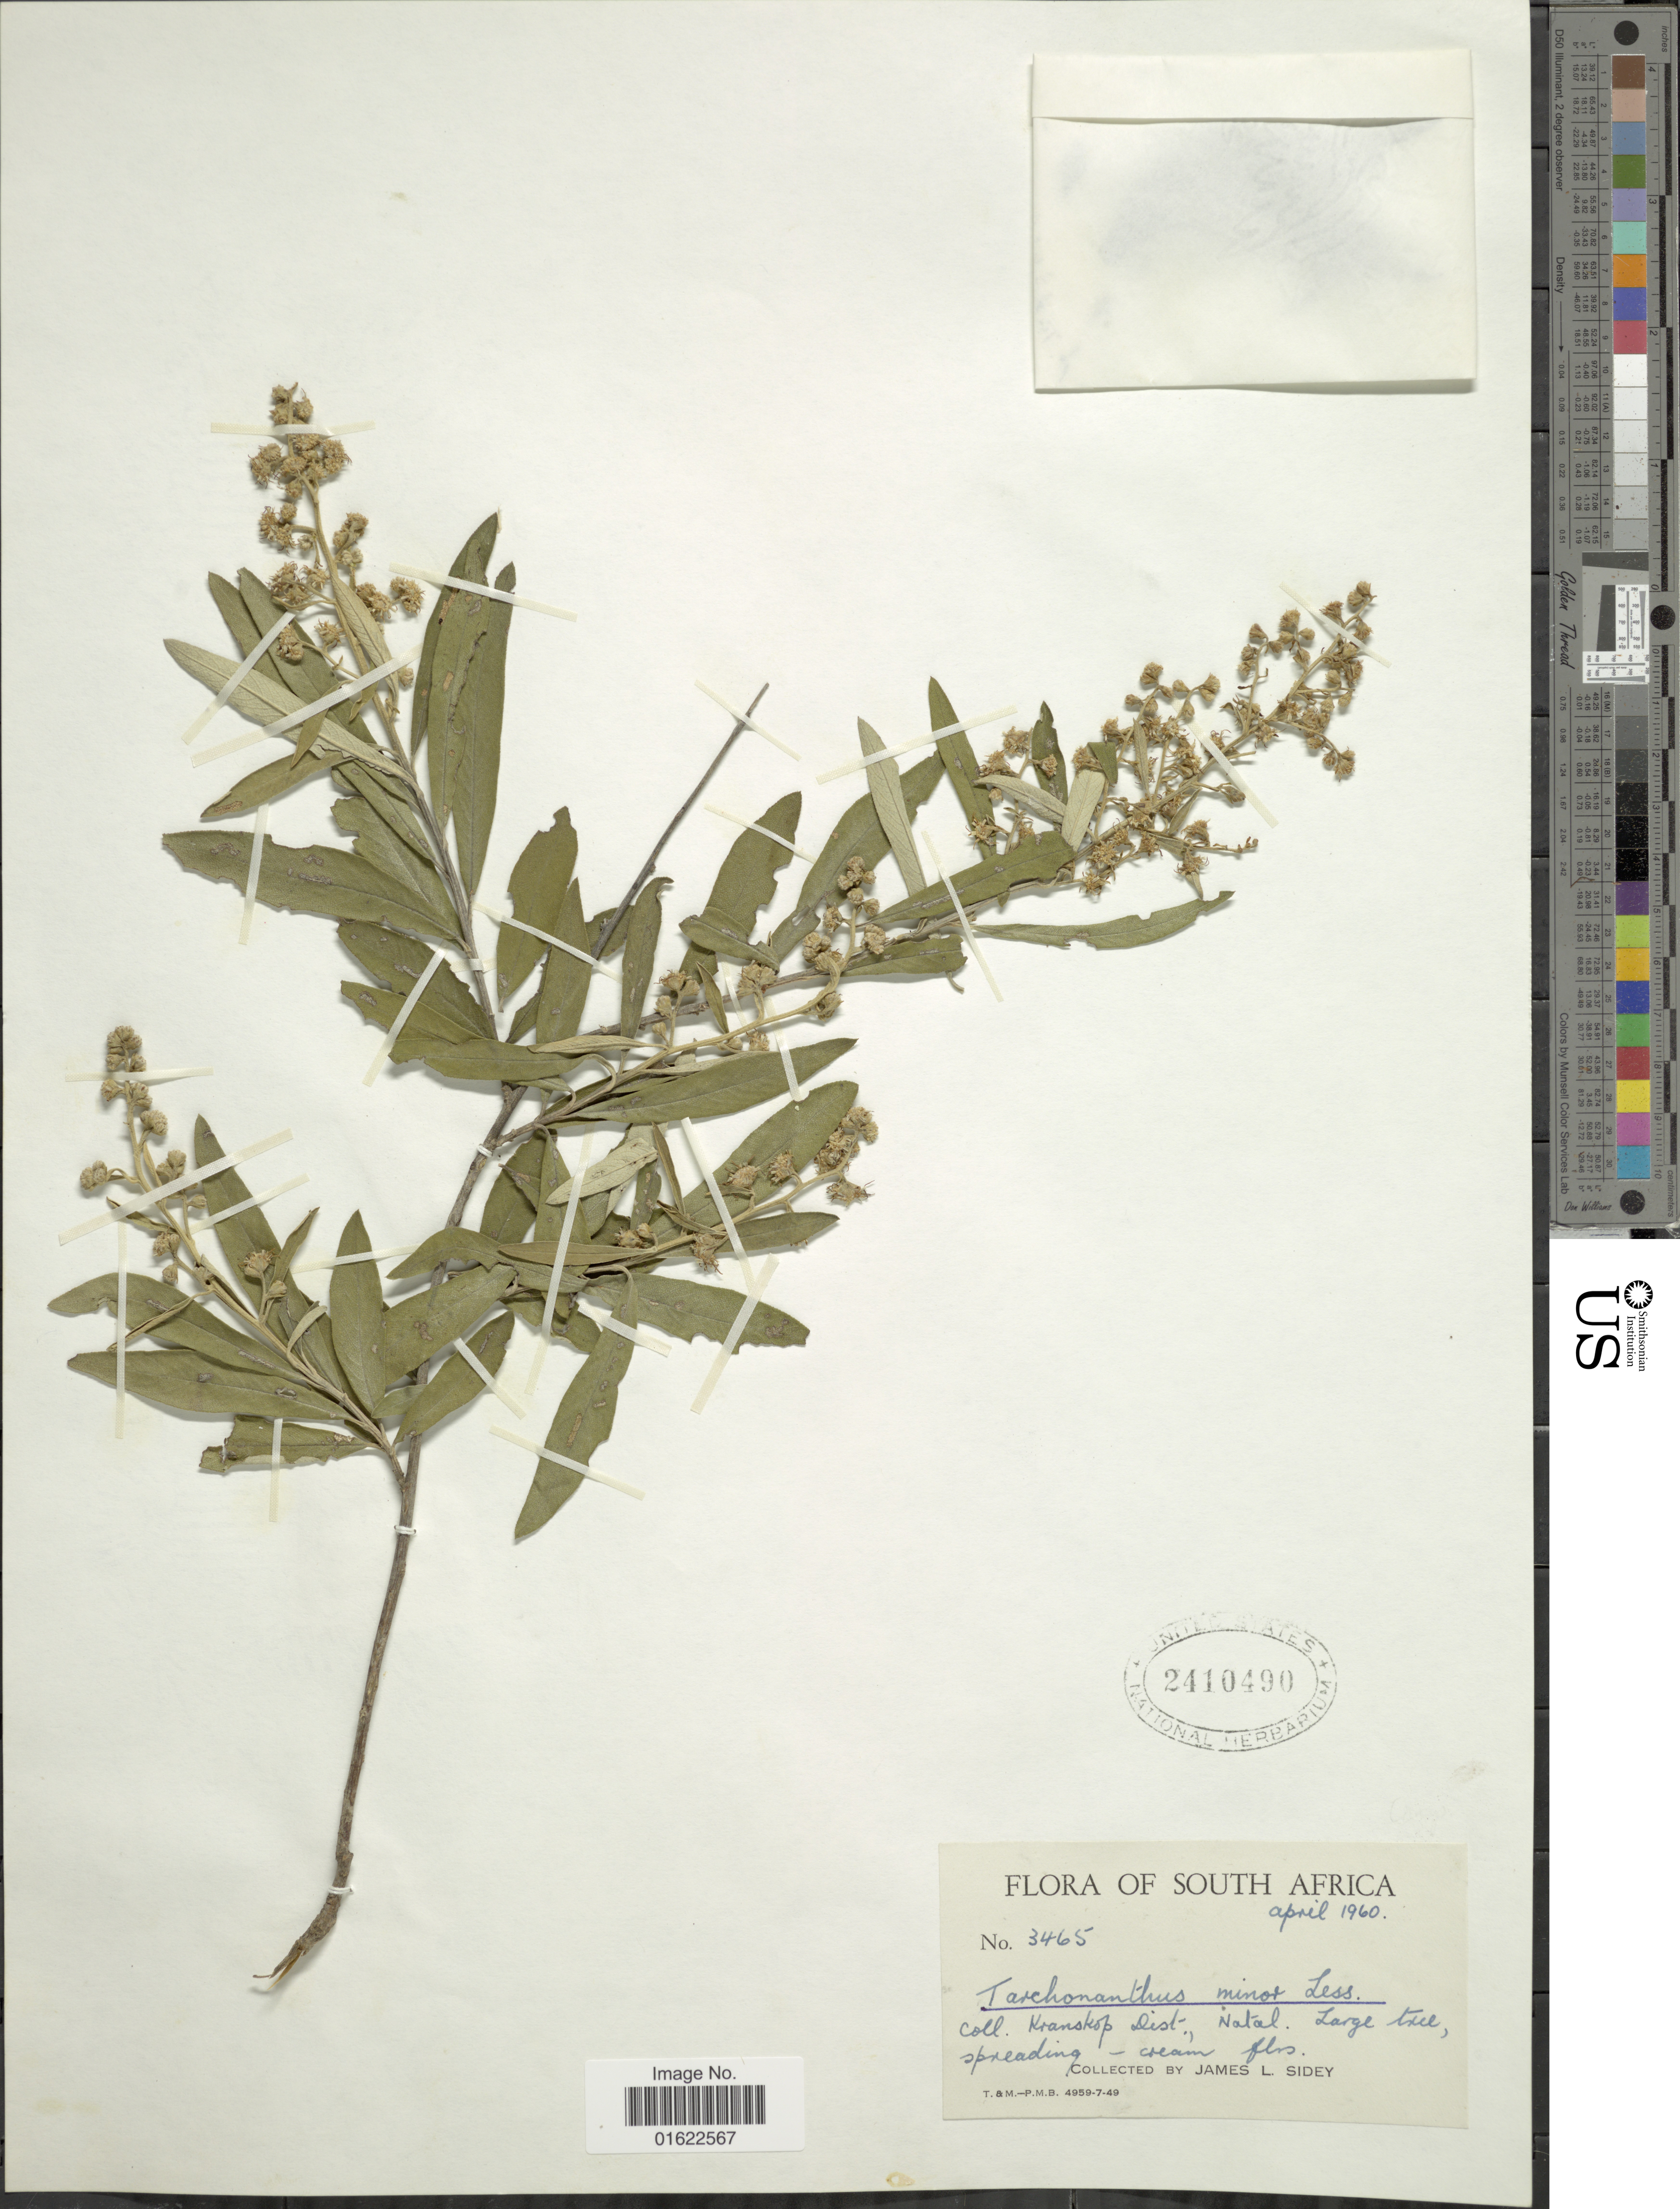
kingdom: Plantae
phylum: Tracheophyta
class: Magnoliopsida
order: Asterales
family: Asteraceae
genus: Tarchonanthus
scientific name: Tarchonanthus minor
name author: Less.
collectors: J. L. Sidey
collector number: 3465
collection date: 1960-04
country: South Africa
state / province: KwaZulu-Natal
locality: Kranskop Dist., Natal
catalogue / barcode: US 2410490